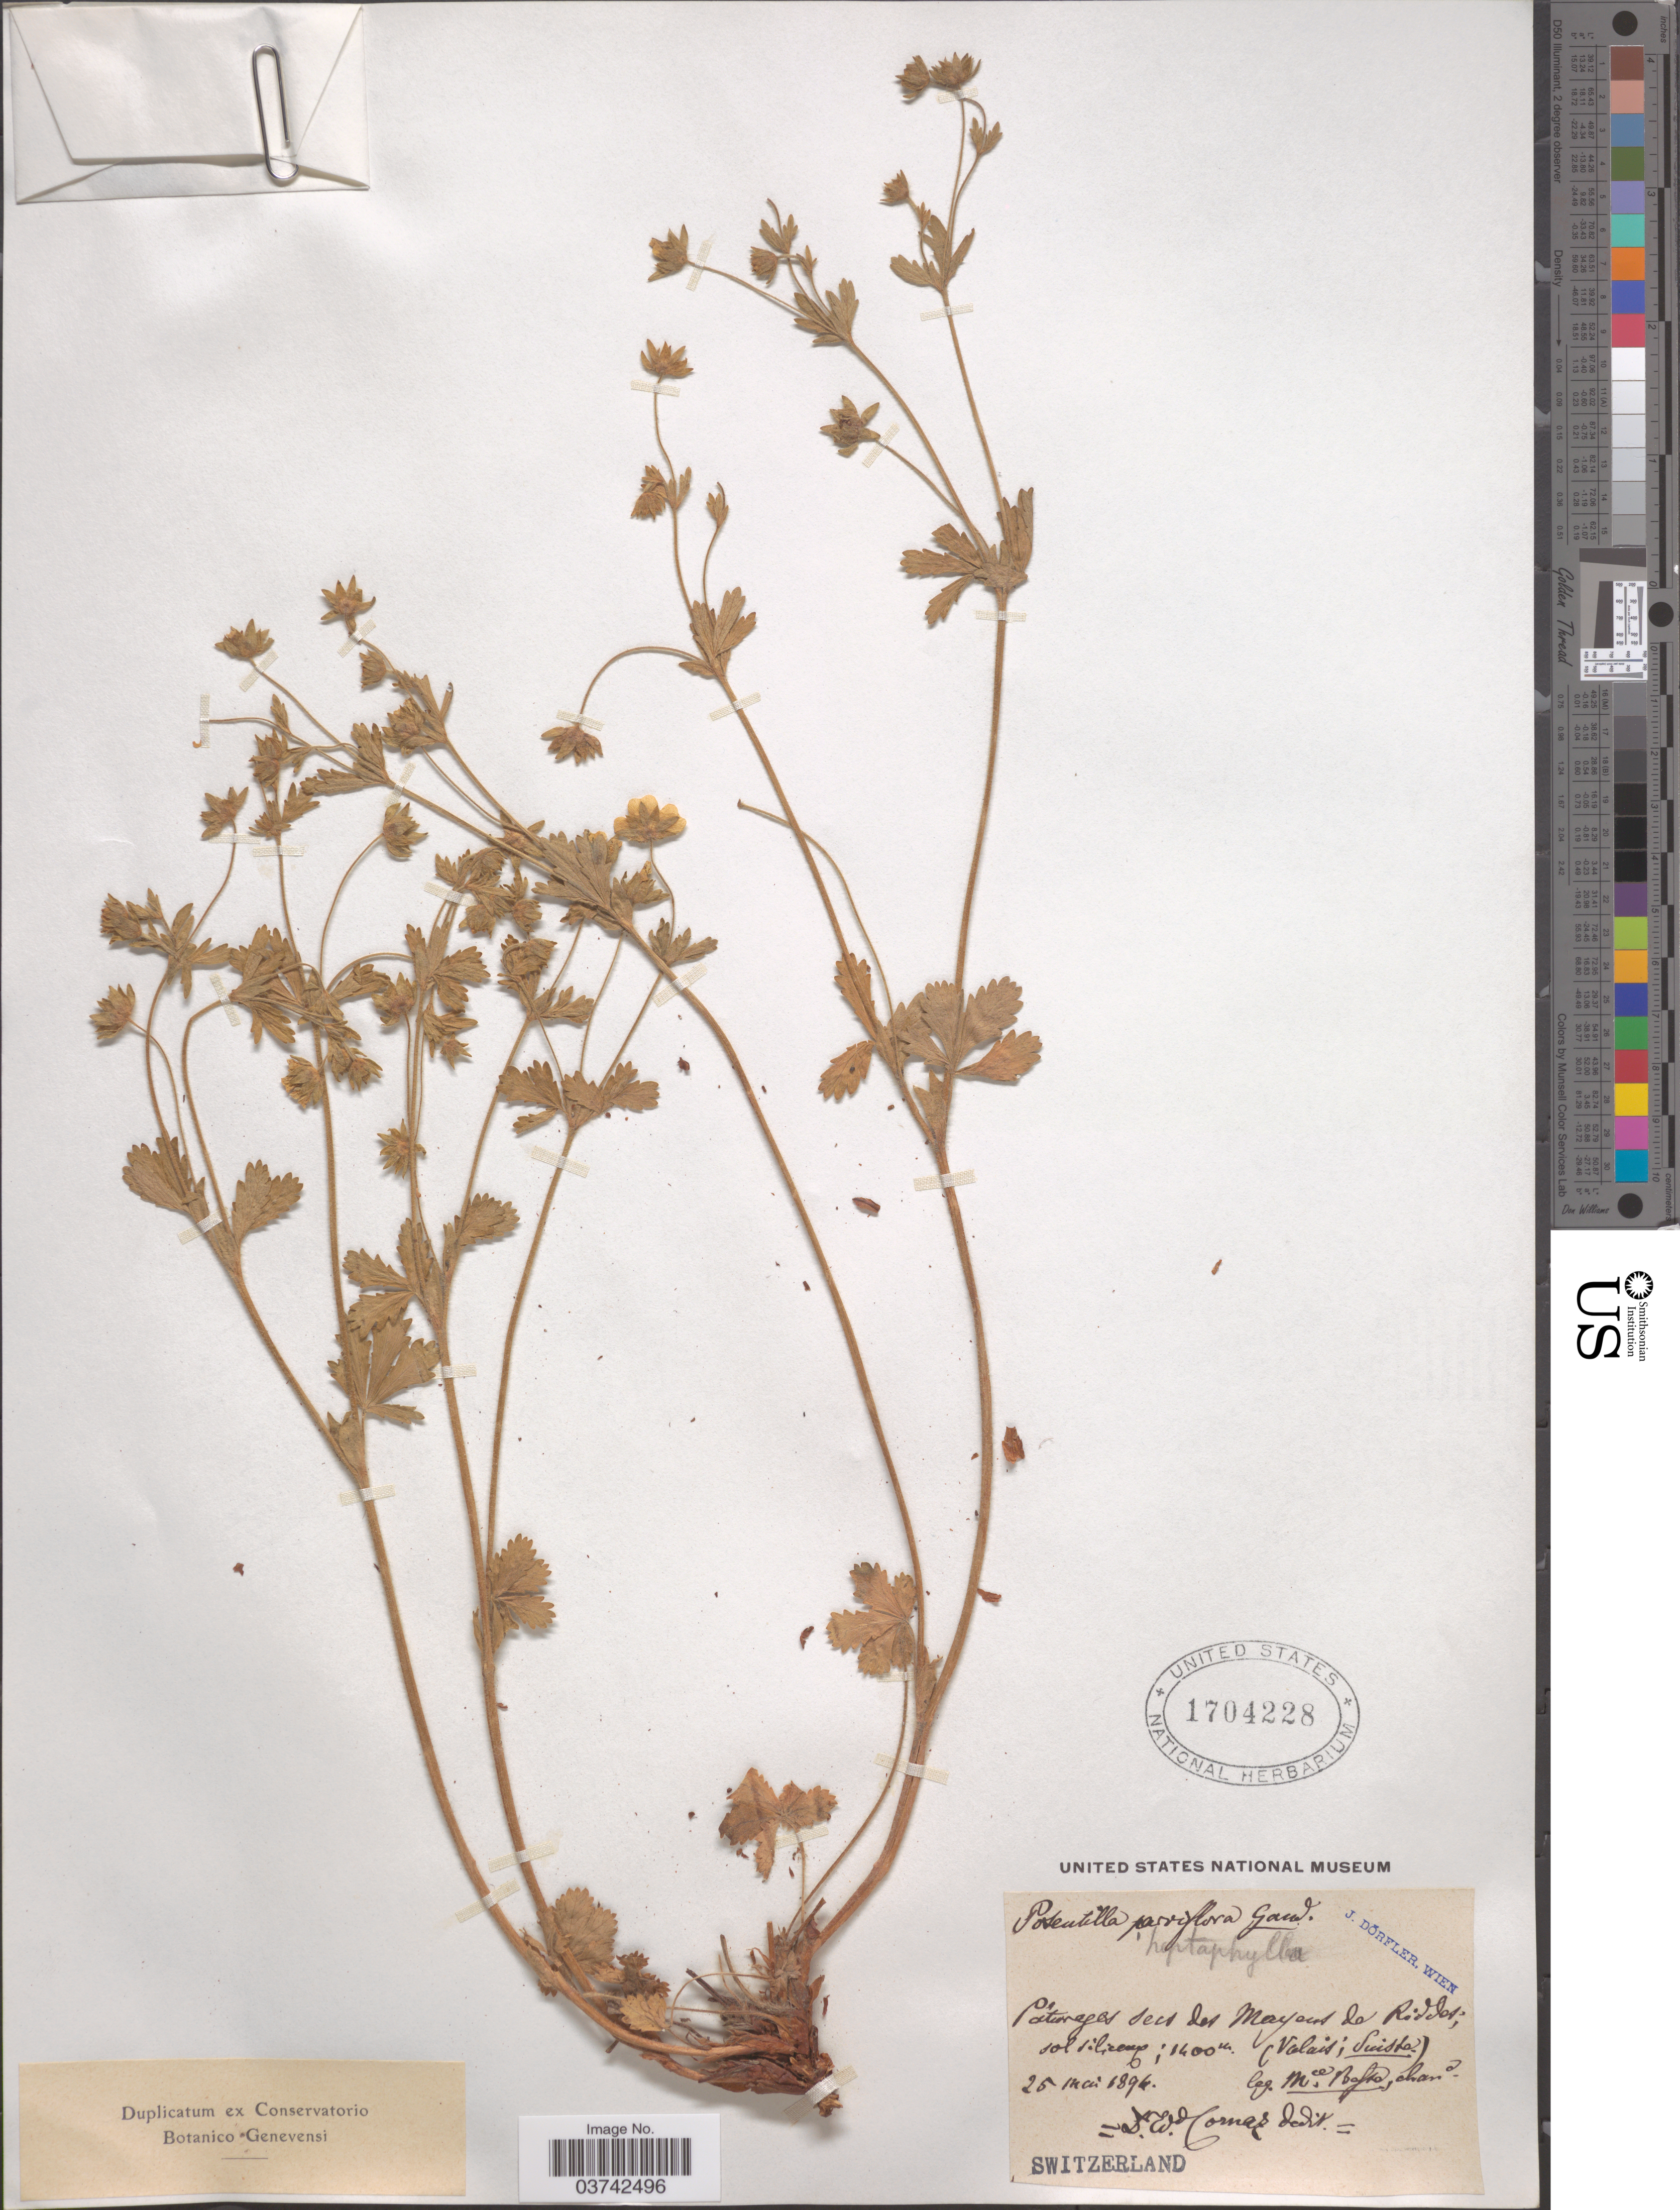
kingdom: Plantae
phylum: Tracheophyta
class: Magnoliopsida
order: Rosales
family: Rosaceae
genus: Potentilla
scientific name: Potentilla heptaphylla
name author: L.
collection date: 1894-05-25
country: Switzerland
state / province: Valais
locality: Pâturages seco des Mayeus de Rideles. (Suisse).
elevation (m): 1400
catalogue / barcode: US 1704228